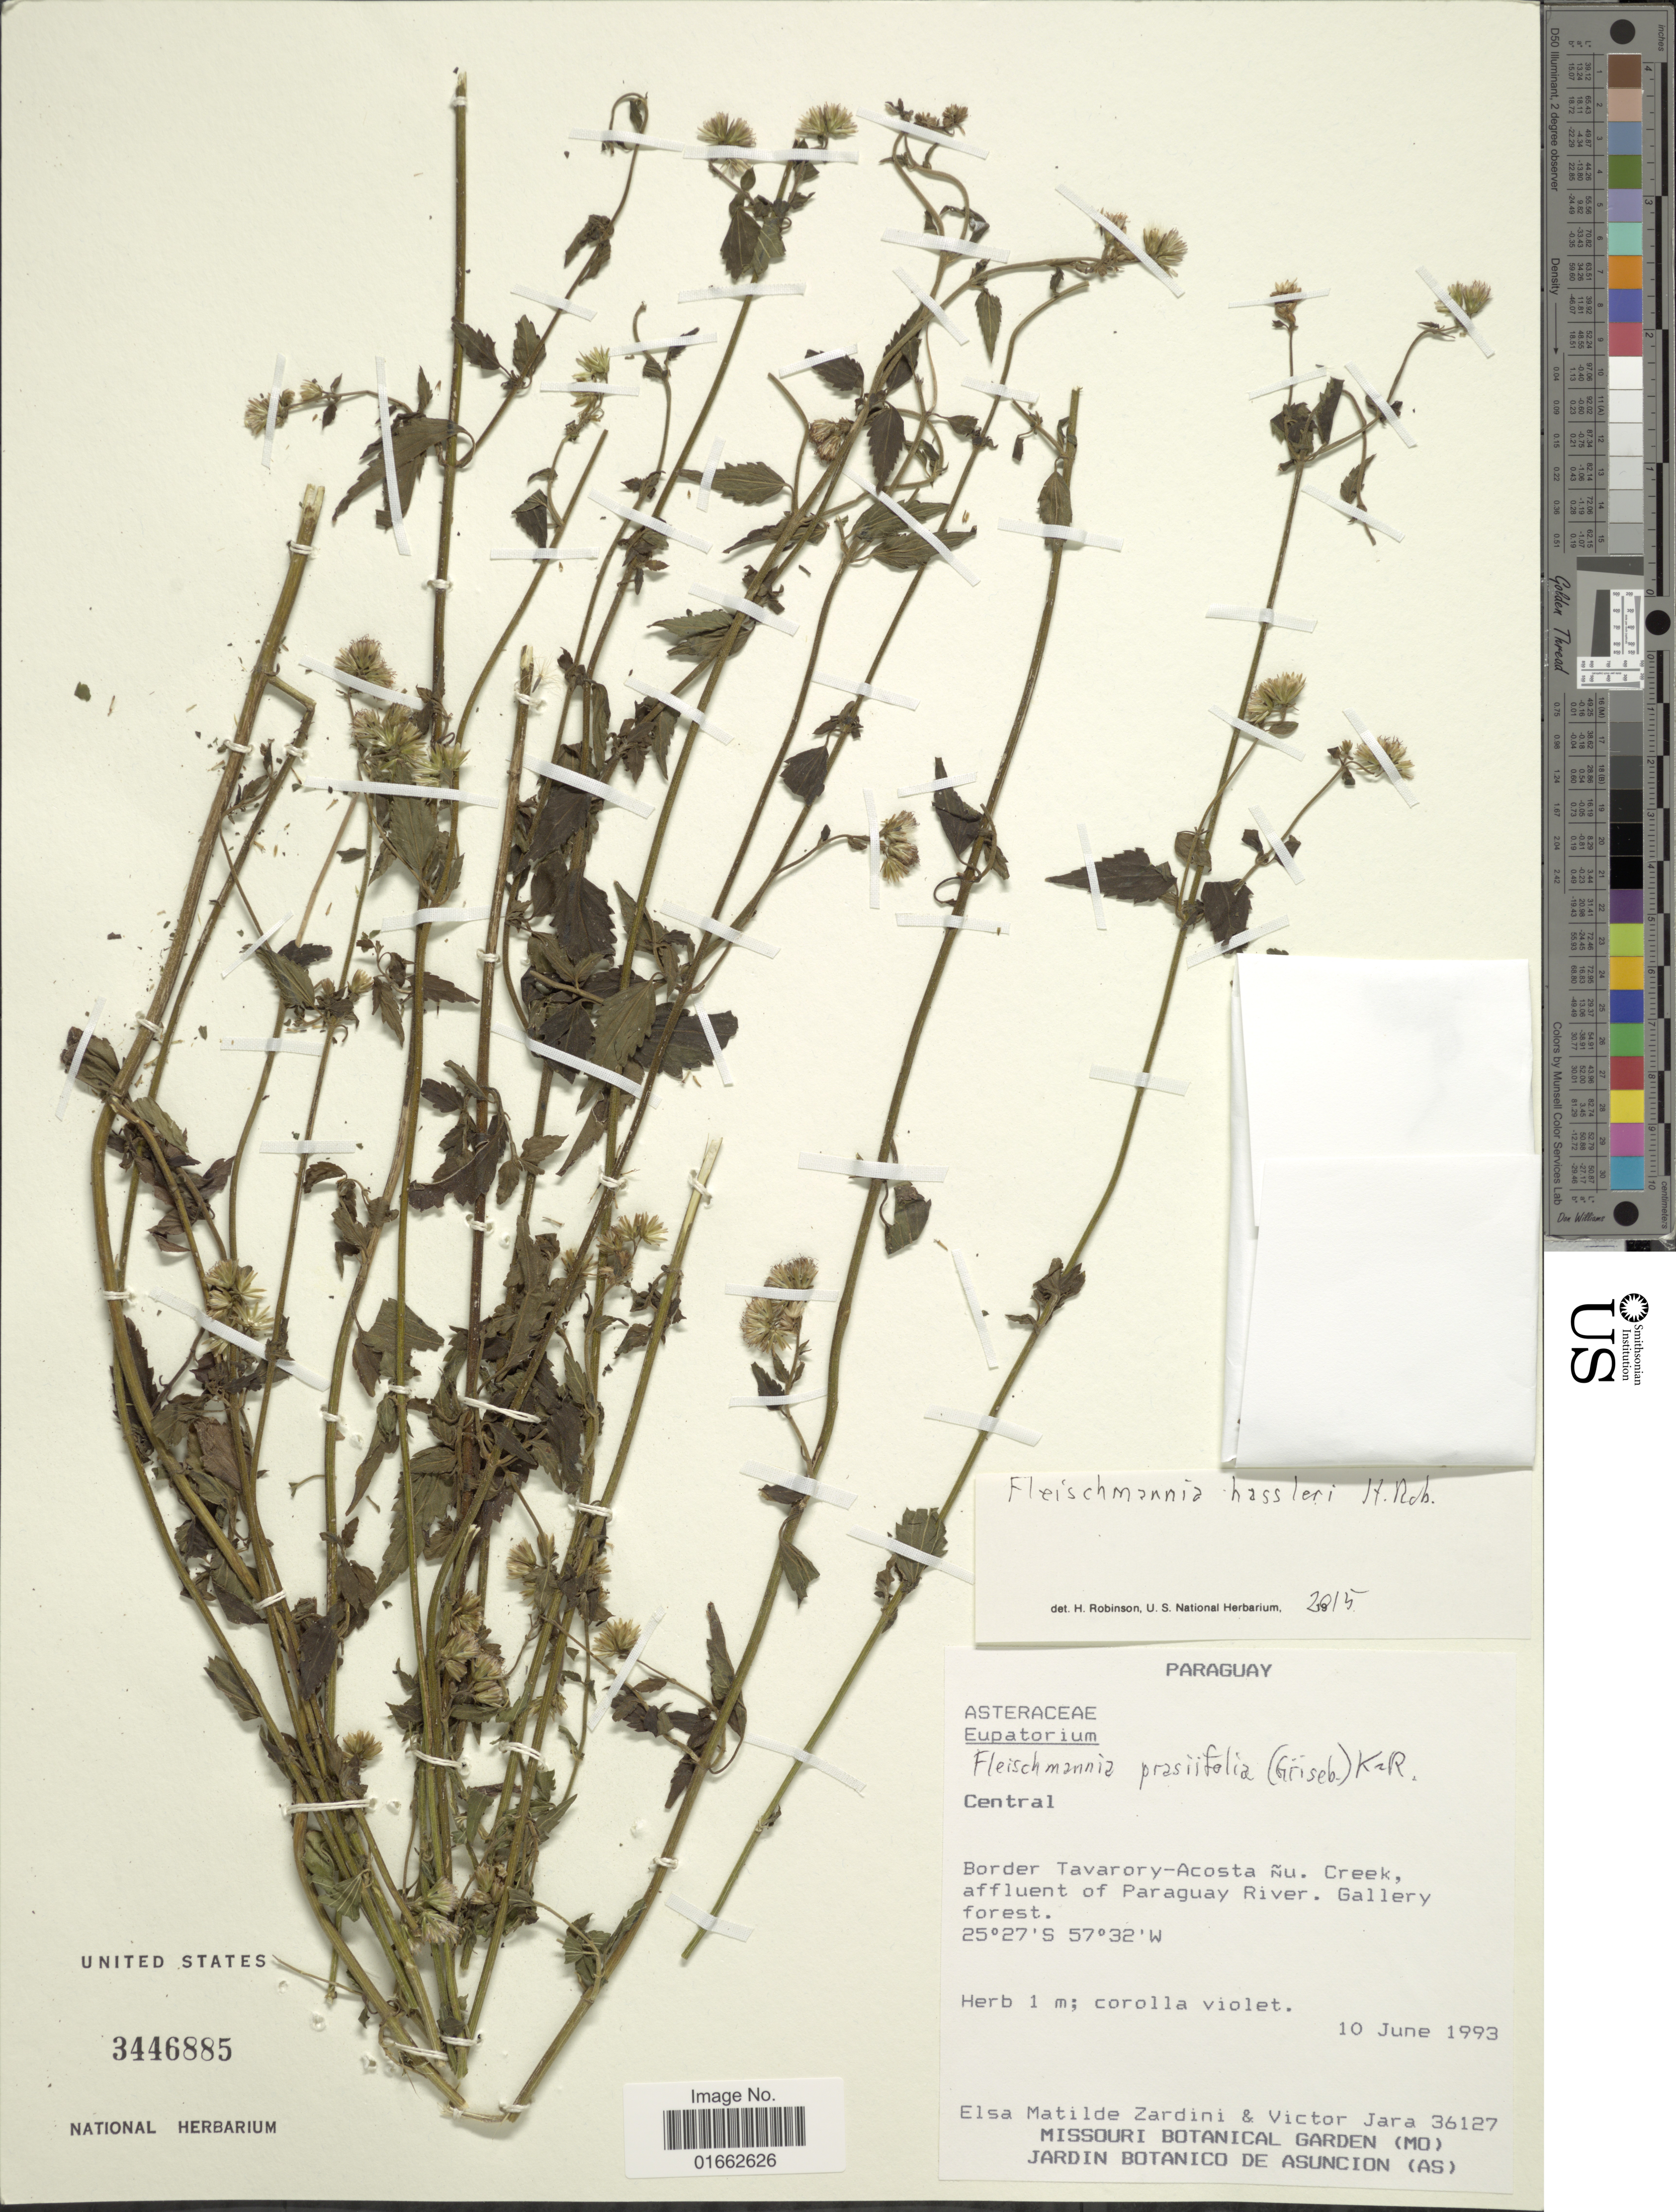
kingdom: Plantae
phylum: Tracheophyta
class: Magnoliopsida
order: Asterales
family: Asteraceae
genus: Fleischmannia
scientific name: Fleischmannia hassleri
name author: H. Rob.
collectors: E. M. Zardini & V. Jara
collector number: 36127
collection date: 1993-06-10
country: Paraguay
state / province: Central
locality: Border Tavarory-Acosta ñu. Creek, affluent of Paraguay River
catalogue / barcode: US 3446885